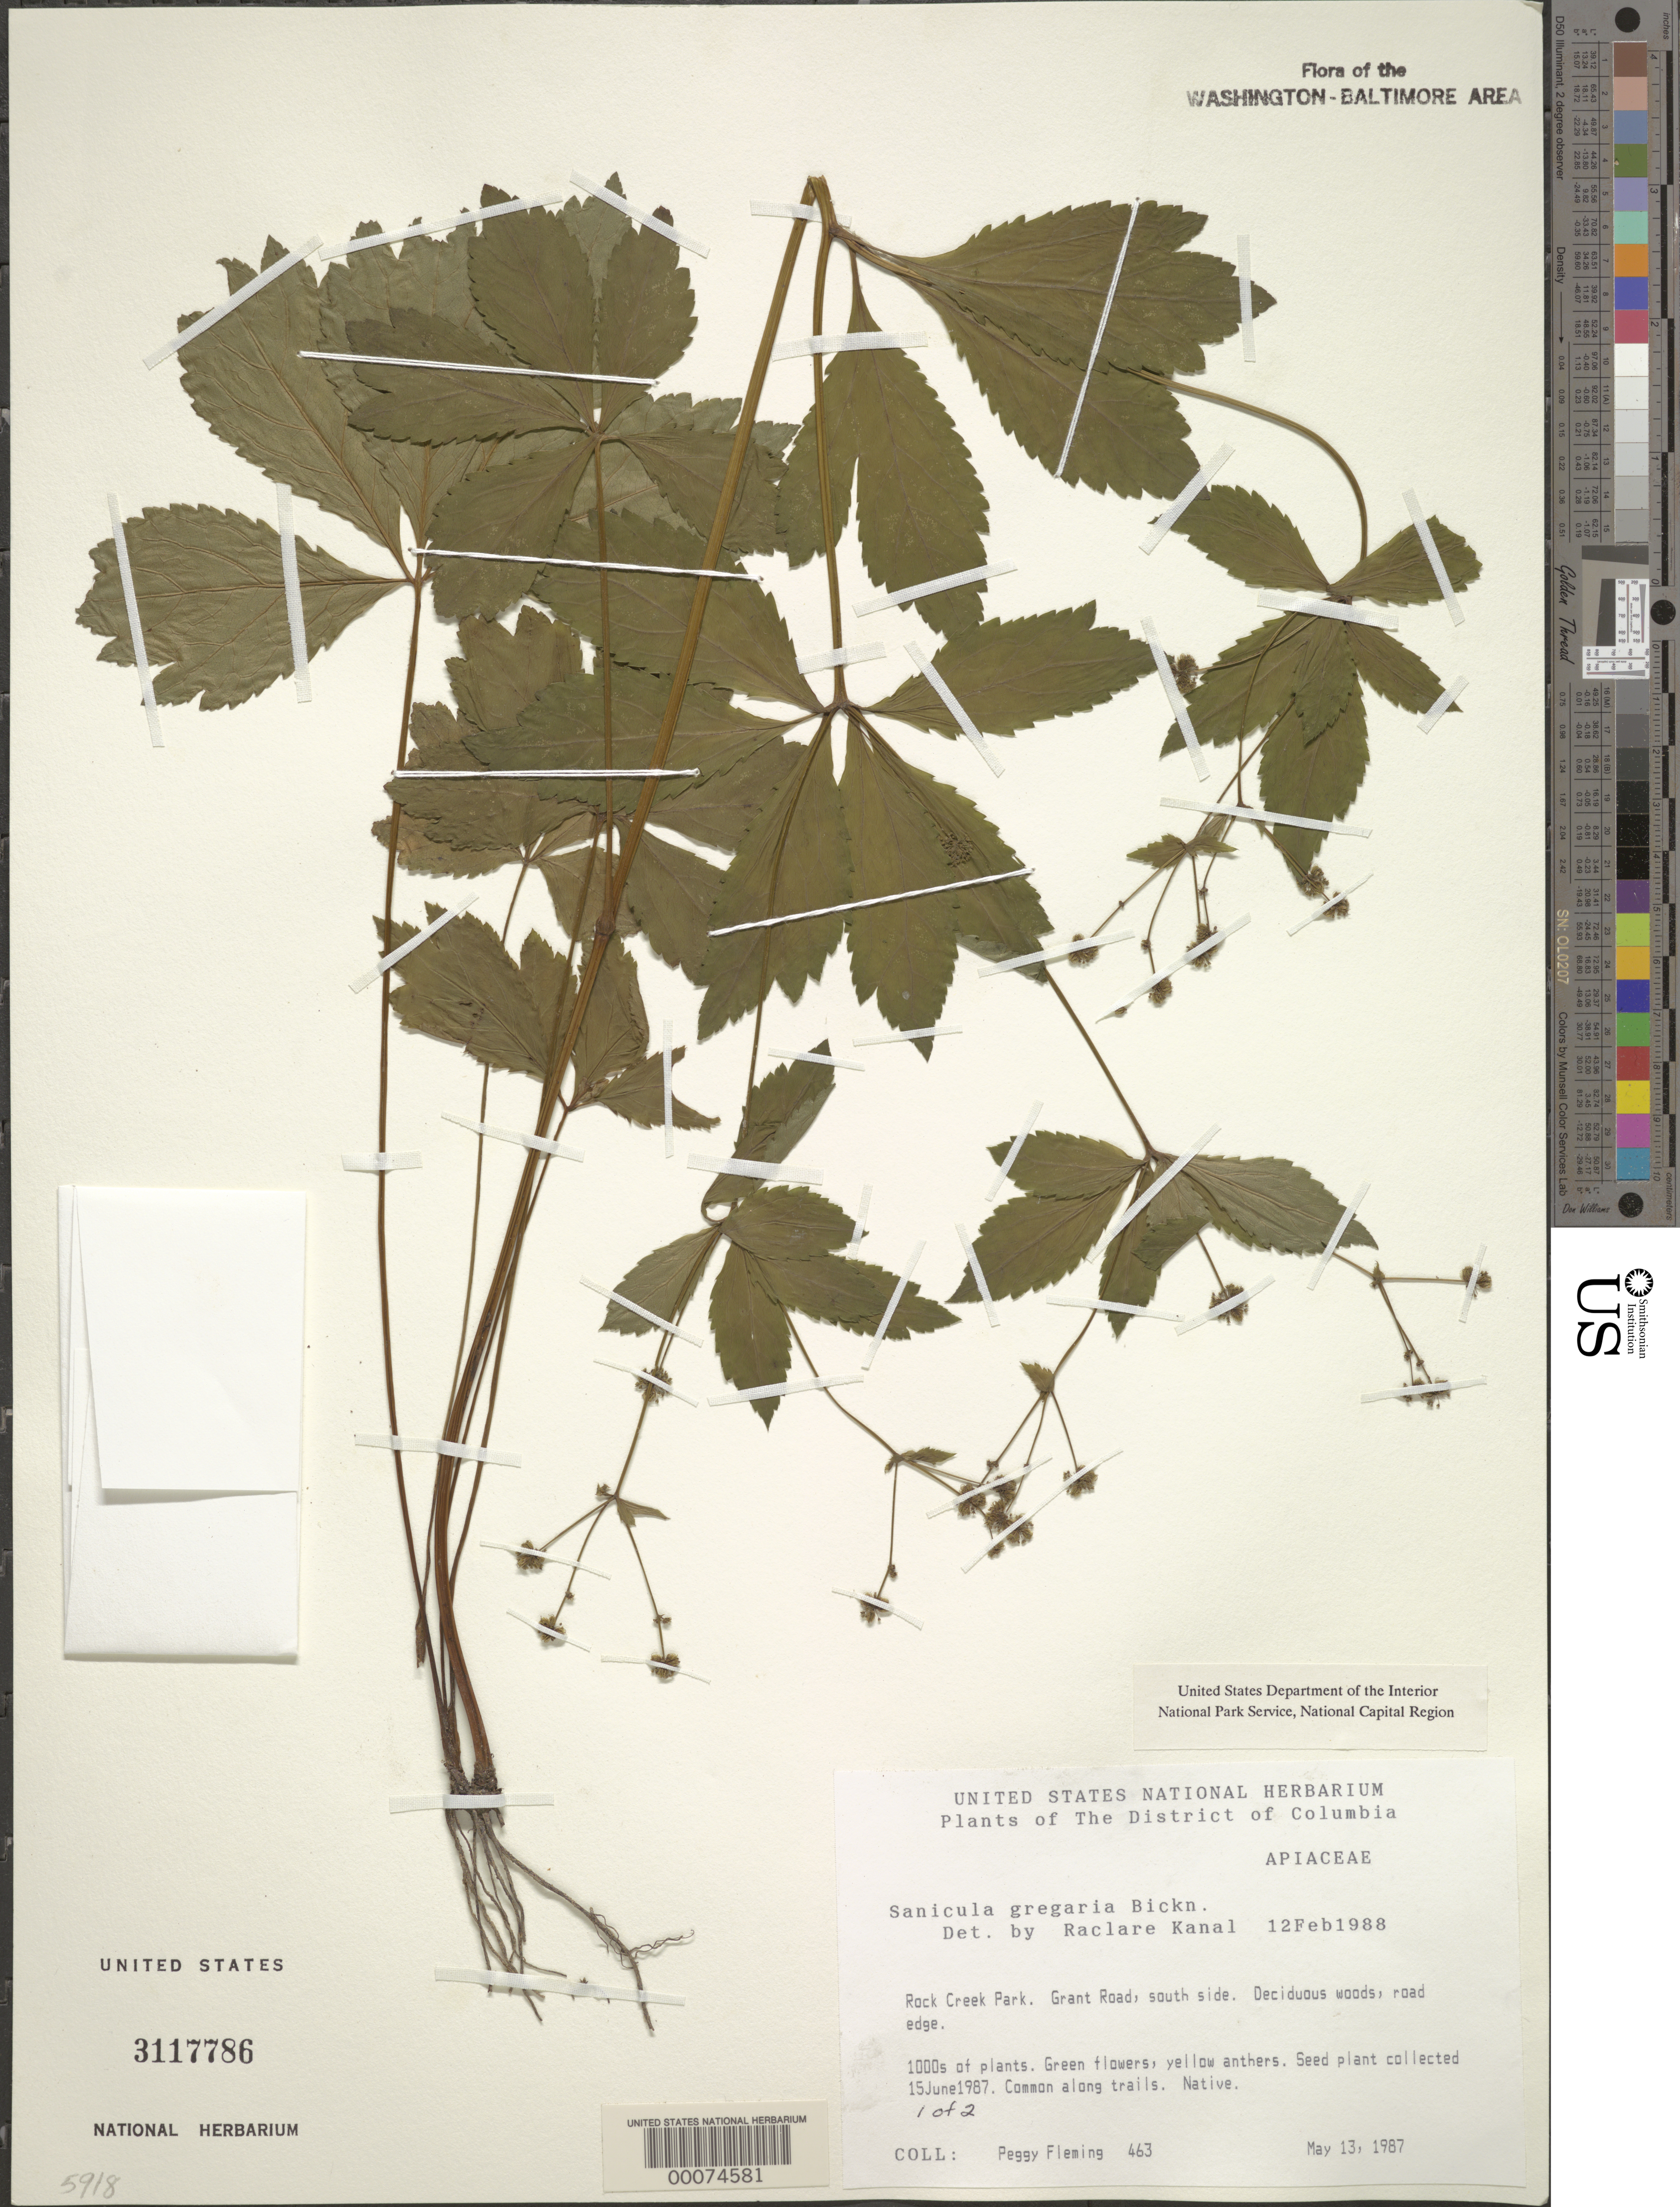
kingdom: Plantae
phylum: Tracheophyta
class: Magnoliopsida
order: Apiales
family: Apiaceae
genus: Sanicula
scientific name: Sanicula odorata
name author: (Raf.) Pryer & Phillippe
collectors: P. Fleming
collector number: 463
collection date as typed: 13 May 1987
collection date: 1987-05-13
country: United States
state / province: District of Columbia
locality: Rock Creek Park. Grant Road, south side. Rock Creek Park & vicinity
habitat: Deciduous woods, road edge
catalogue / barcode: US 3117786